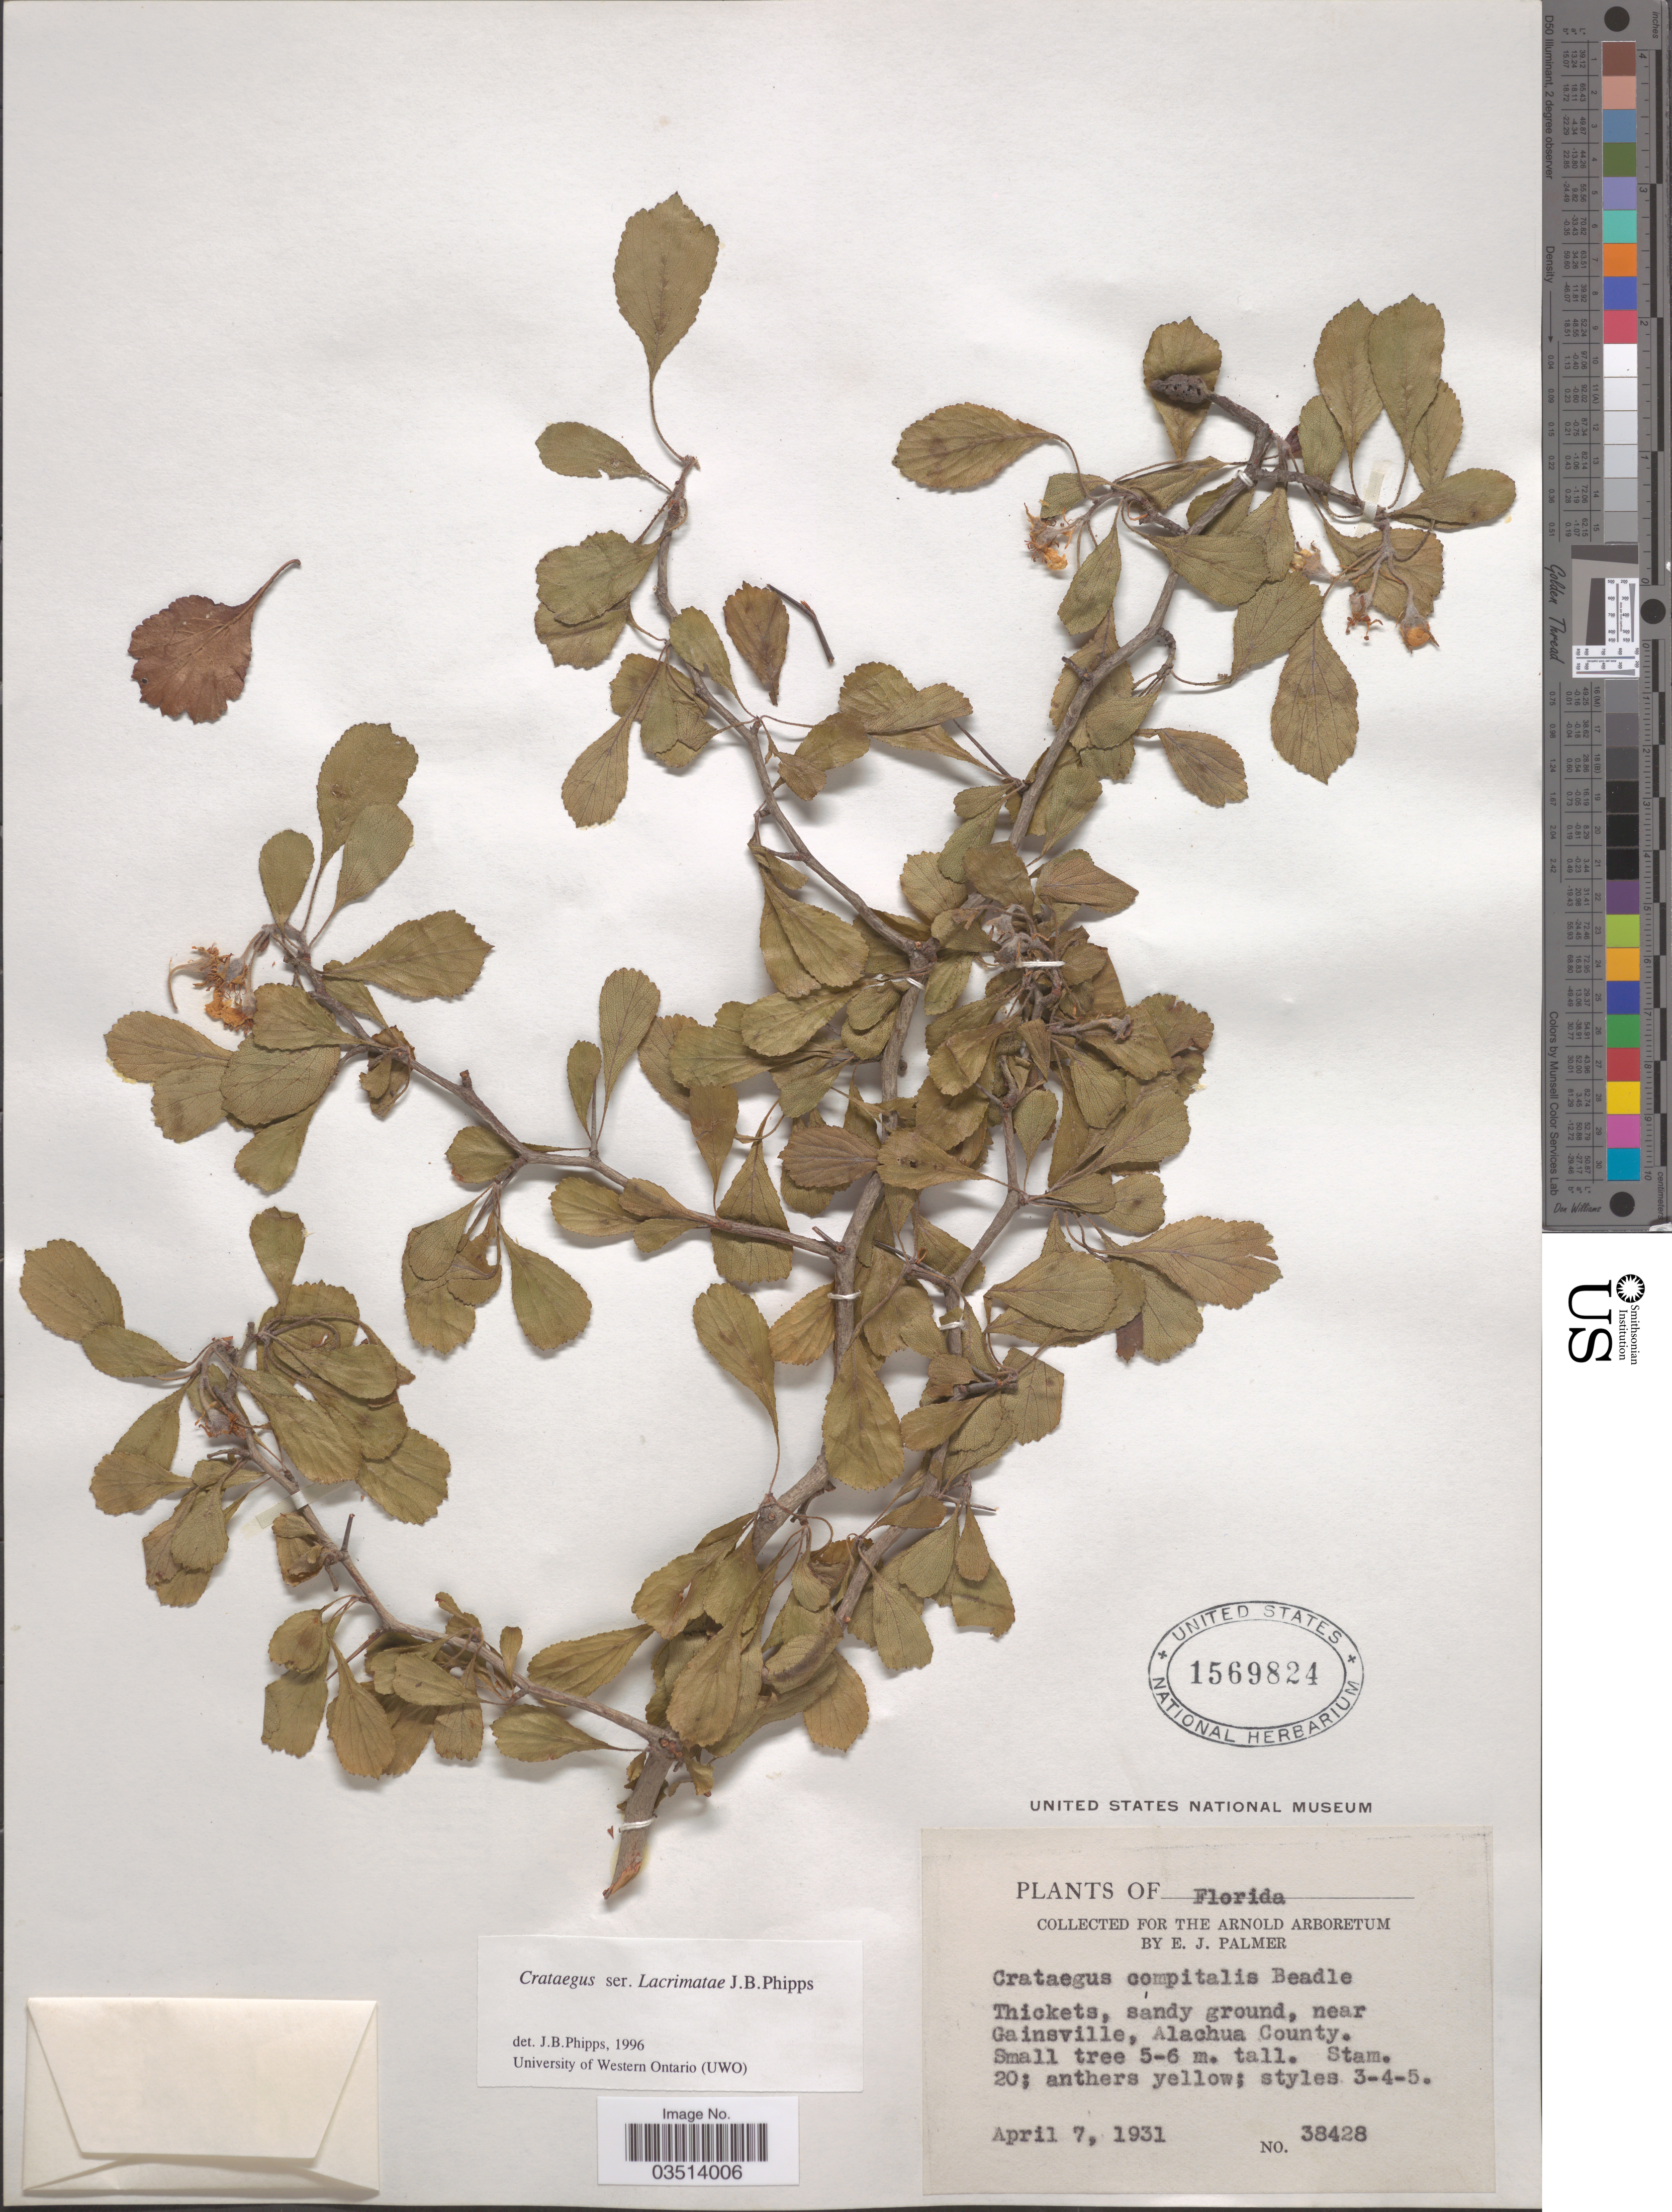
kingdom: Plantae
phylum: Tracheophyta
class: Magnoliopsida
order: Rosales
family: Rosaceae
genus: Crataegus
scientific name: Crataegus condigna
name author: Beadle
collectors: E. J. Palmer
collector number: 38428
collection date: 1931-04-07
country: United States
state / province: Florida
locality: Near Gainsville, Alachua County.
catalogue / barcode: US 1569824